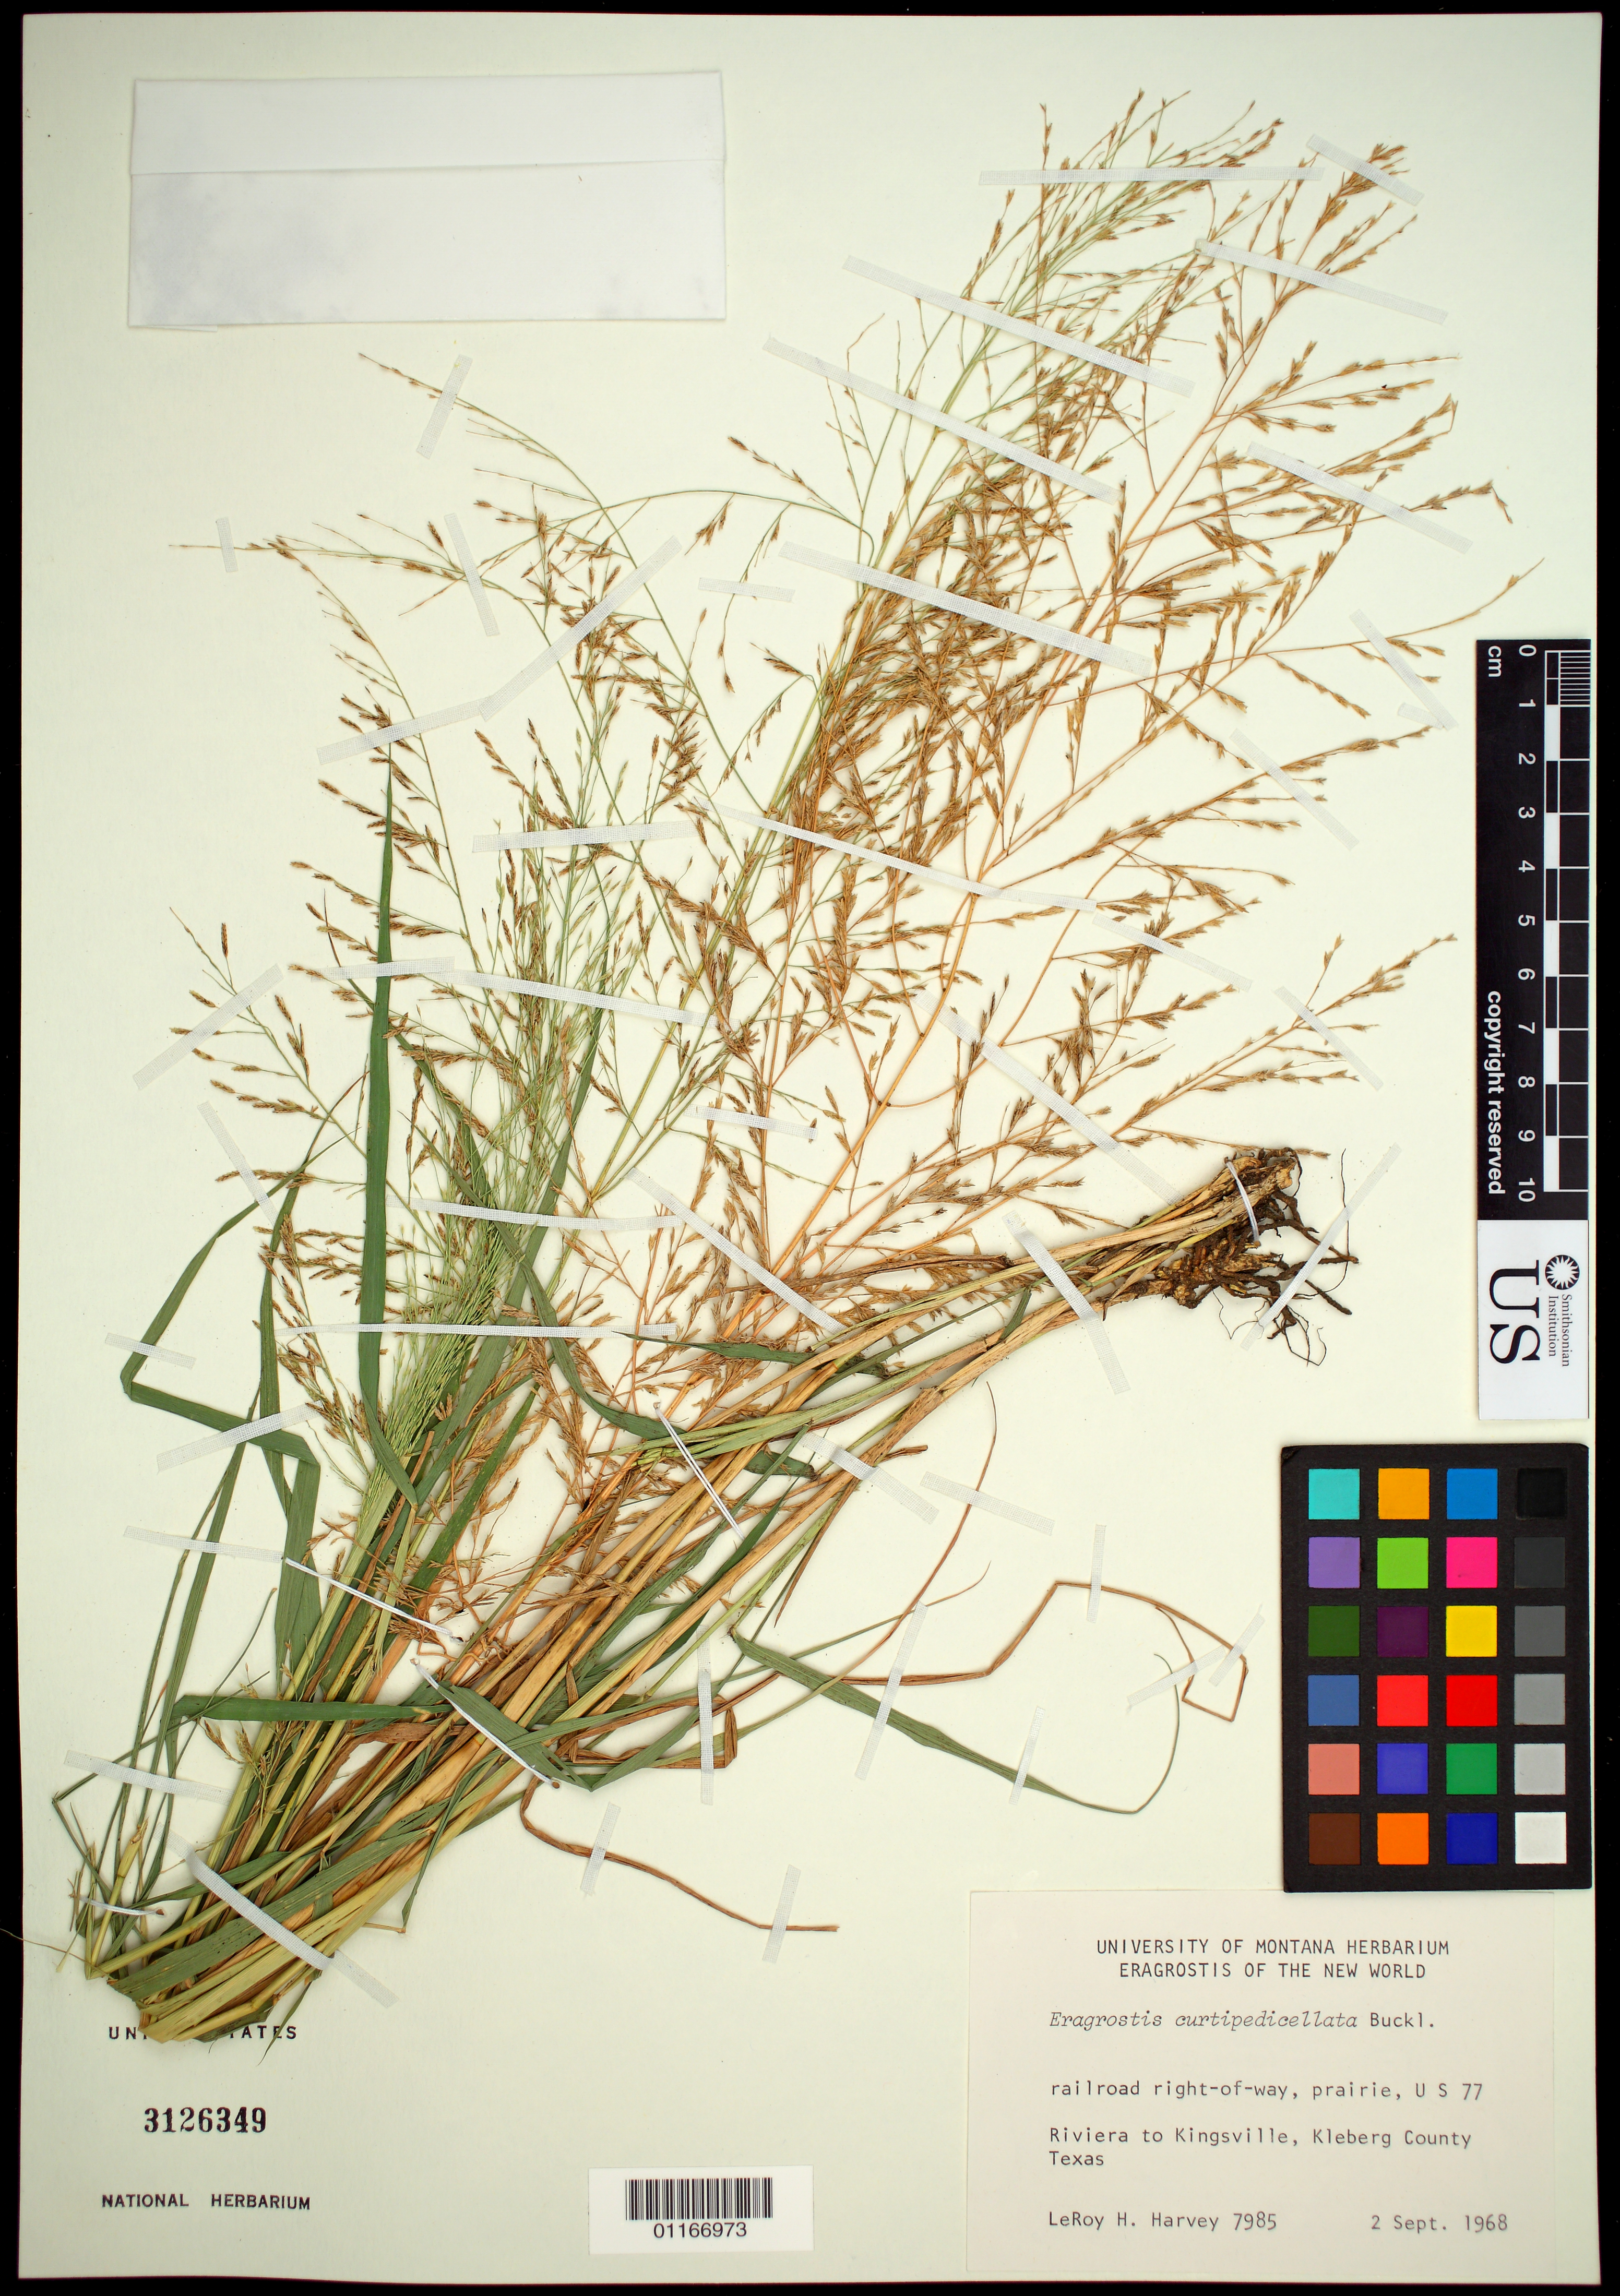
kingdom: Plantae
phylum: Tracheophyta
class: Liliopsida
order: Poales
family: Poaceae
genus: Eragrostis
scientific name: Eragrostis curtipedicellata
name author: Buckley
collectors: L. H. Harvey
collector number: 7985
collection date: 1968-09-02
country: United States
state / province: Texas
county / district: Kleberg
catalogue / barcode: US 3126349